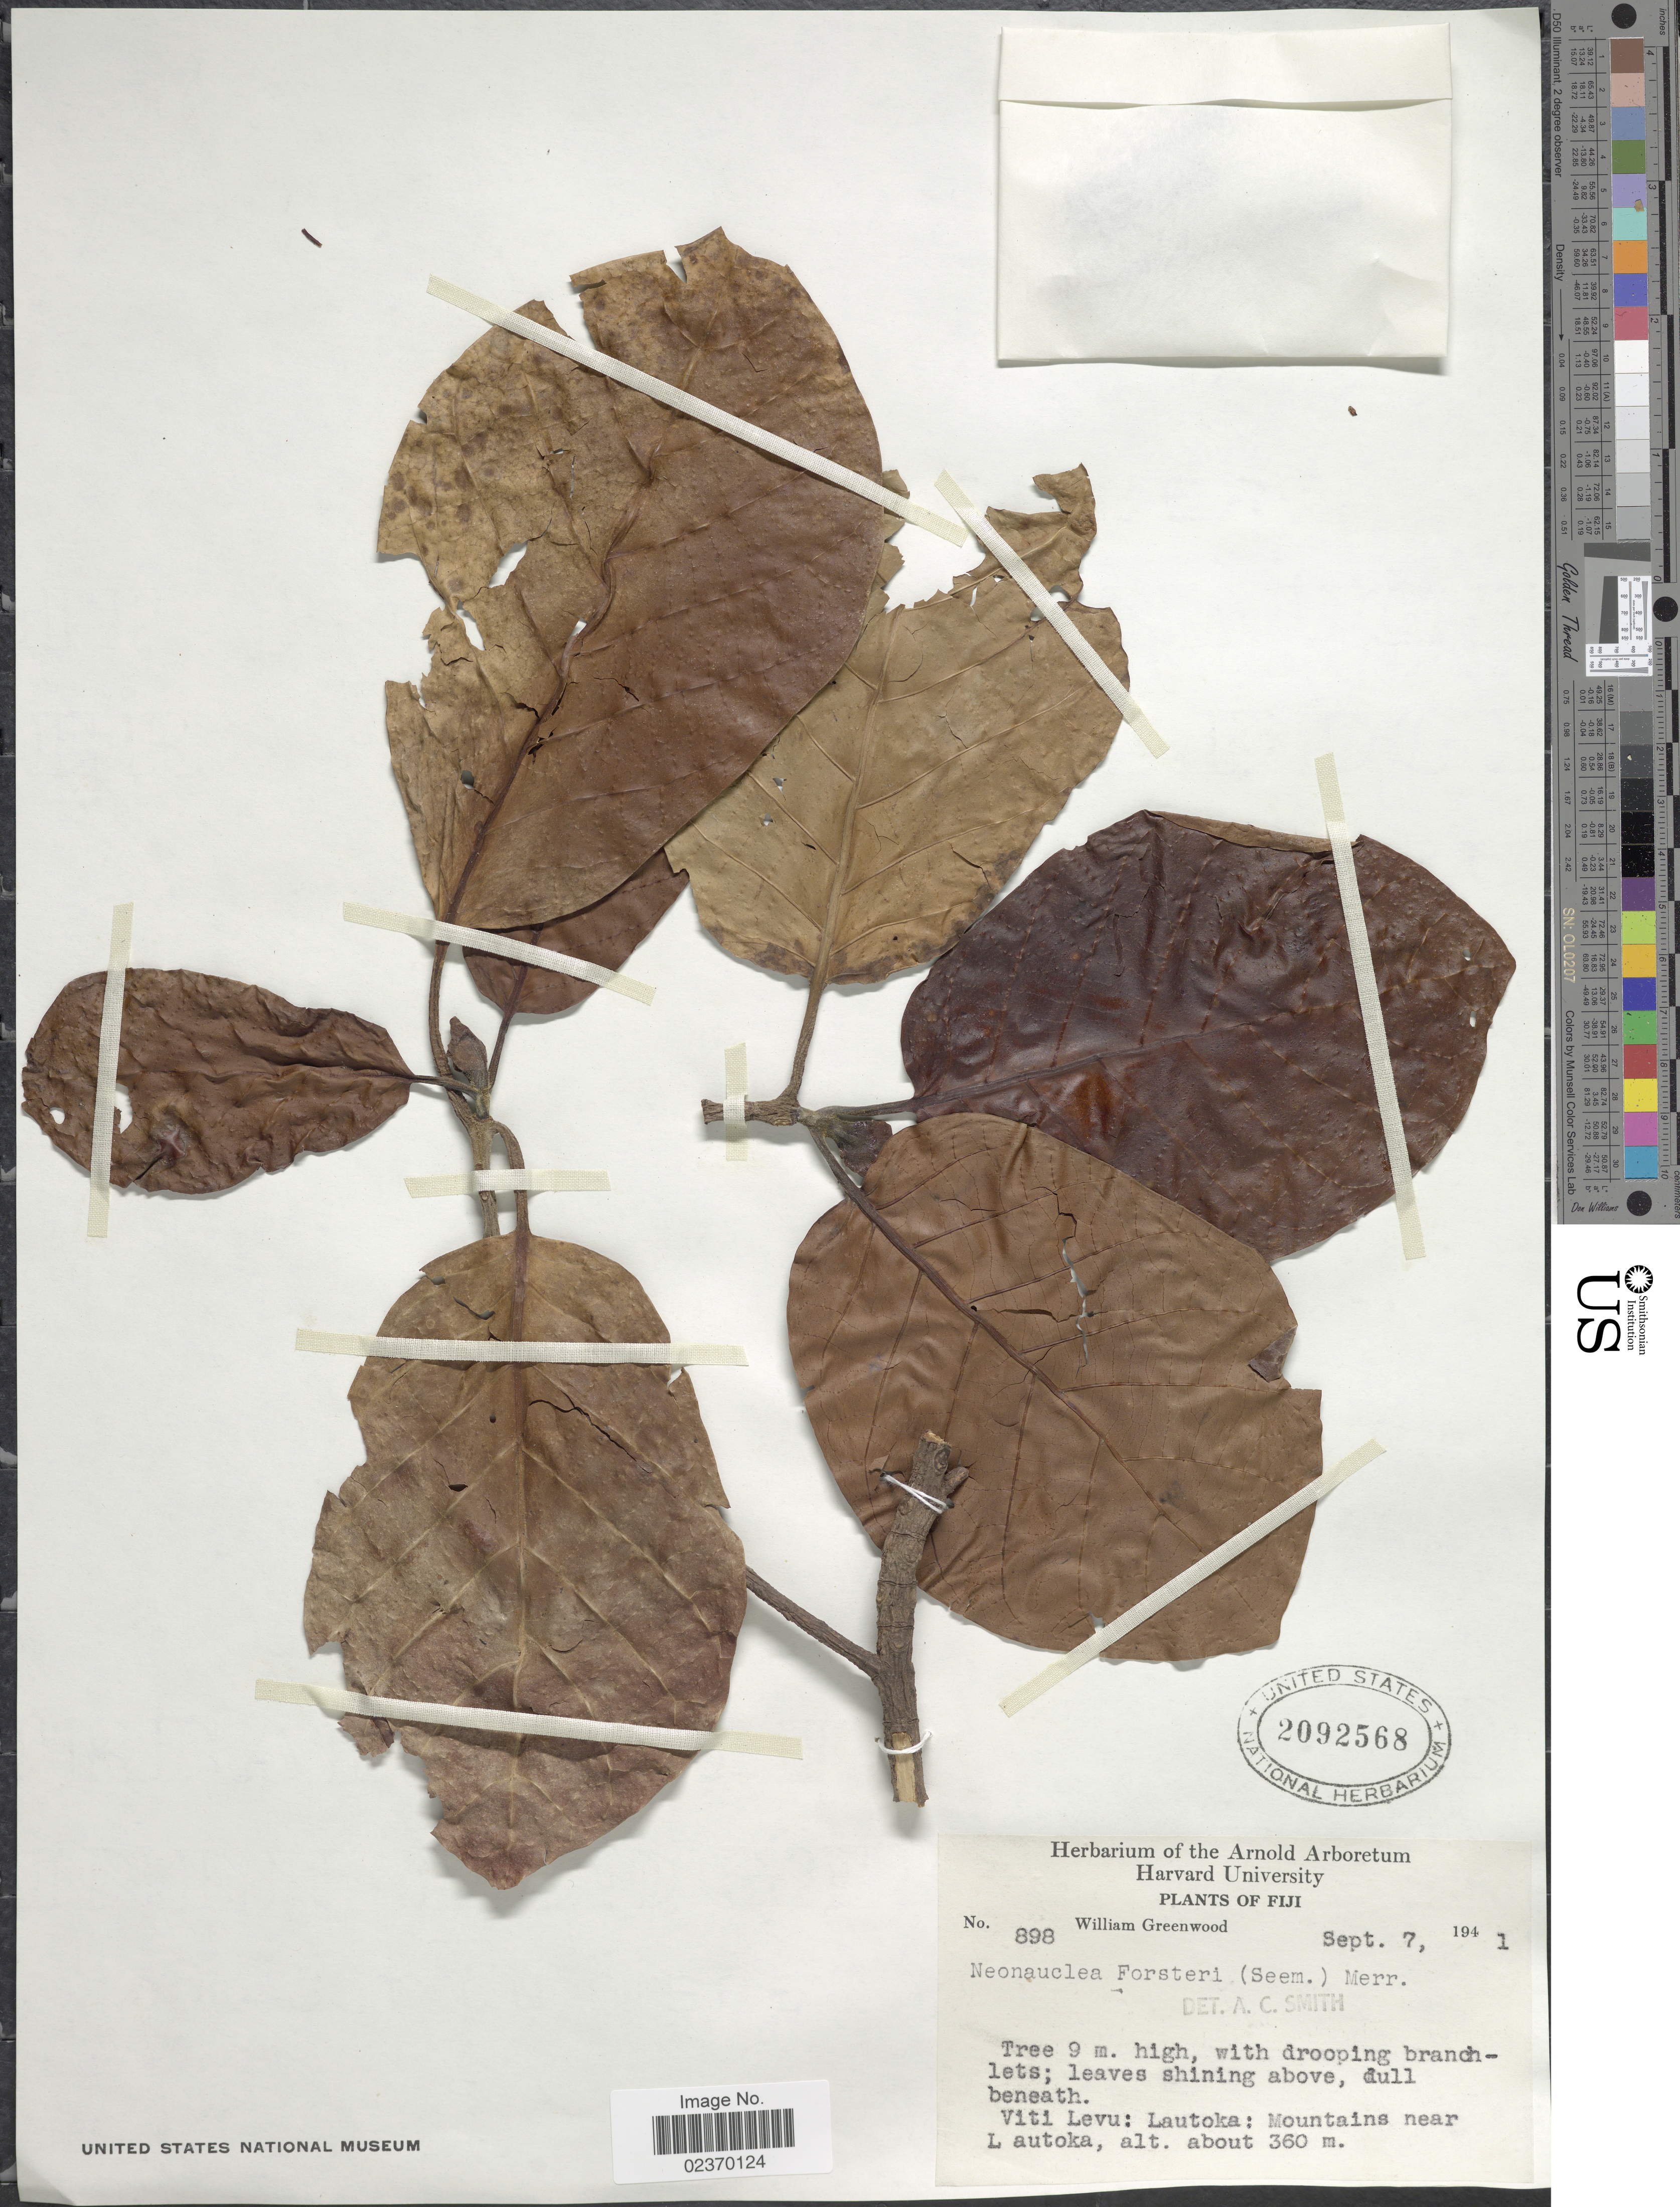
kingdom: Plantae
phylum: Tracheophyta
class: Magnoliopsida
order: Gentianales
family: Rubiaceae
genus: Neonauclea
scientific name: Neonauclea forsteri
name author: (Seem.) Merr.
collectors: W. Greenwood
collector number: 898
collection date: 1941-09-07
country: Fiji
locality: Viti Levu: Lautoka: Mountains near Lautoka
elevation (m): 360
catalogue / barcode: US 2092568